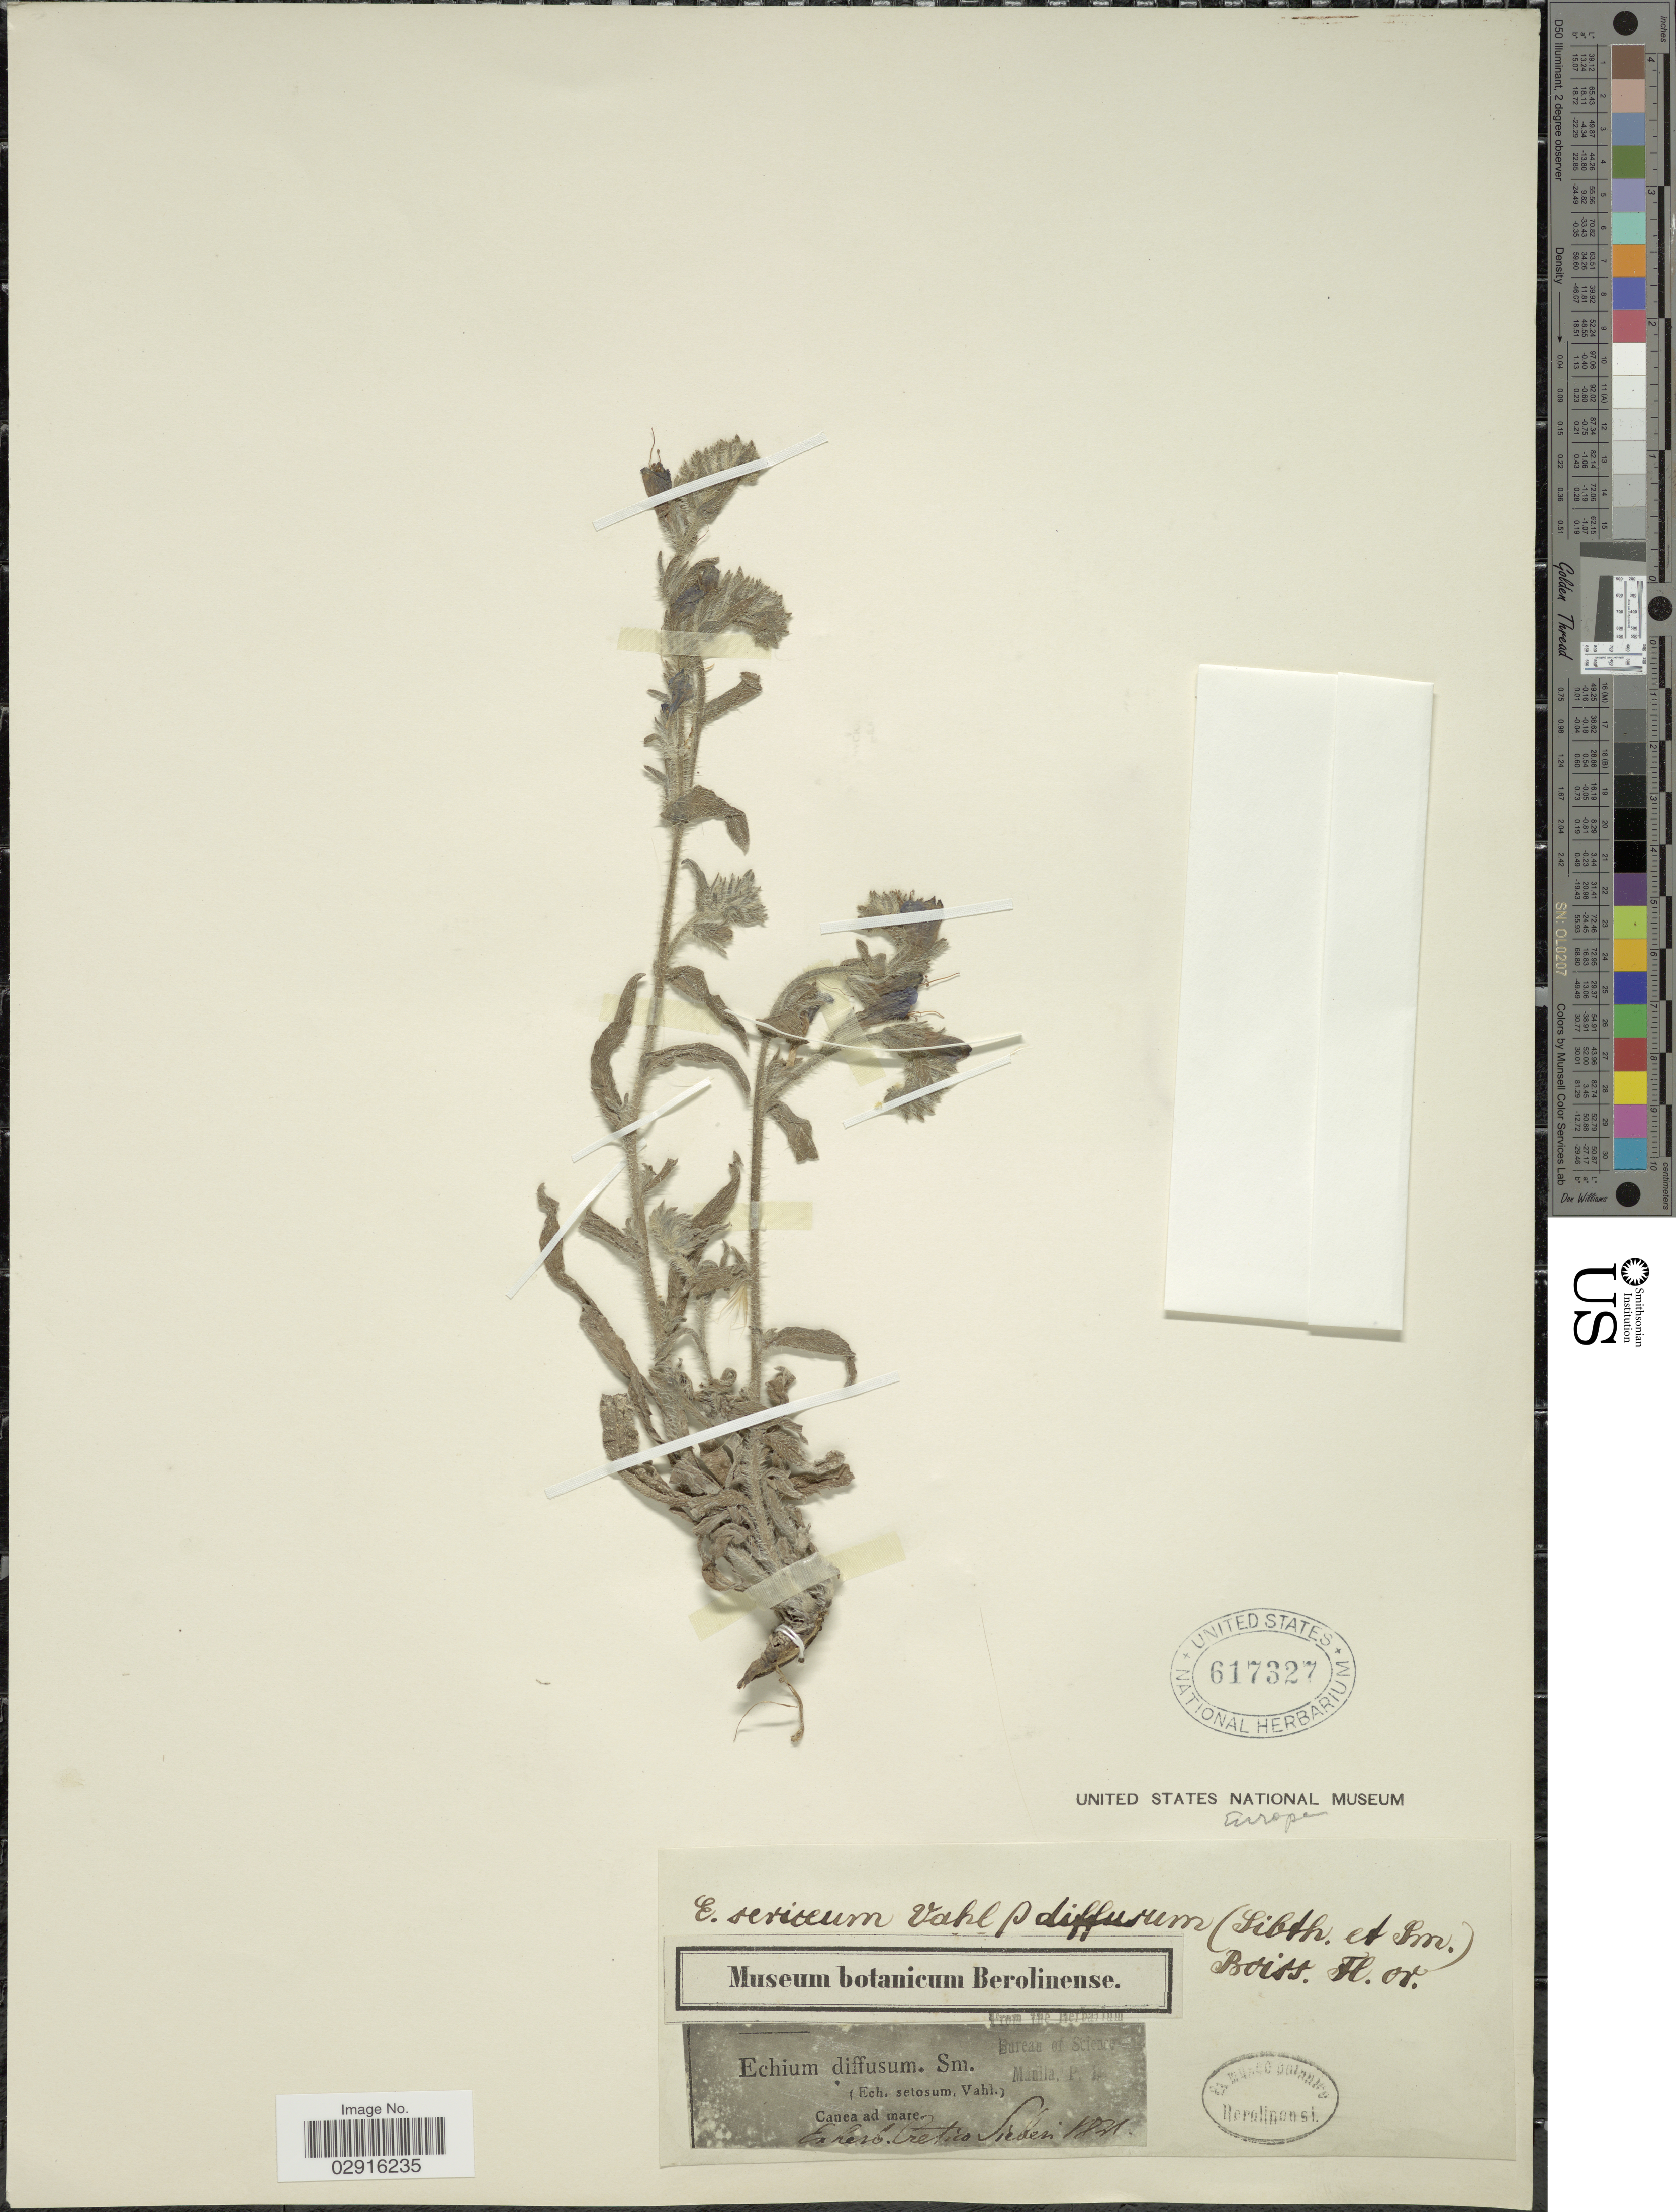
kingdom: Plantae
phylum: Tracheophyta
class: Magnoliopsida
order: Boraginales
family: Boraginaceae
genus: Echium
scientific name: Echium diffusum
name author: Sibth. & Sm.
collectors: -- Sieber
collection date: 1841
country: Greece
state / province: Crete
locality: Canea ad mare.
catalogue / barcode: US 617327